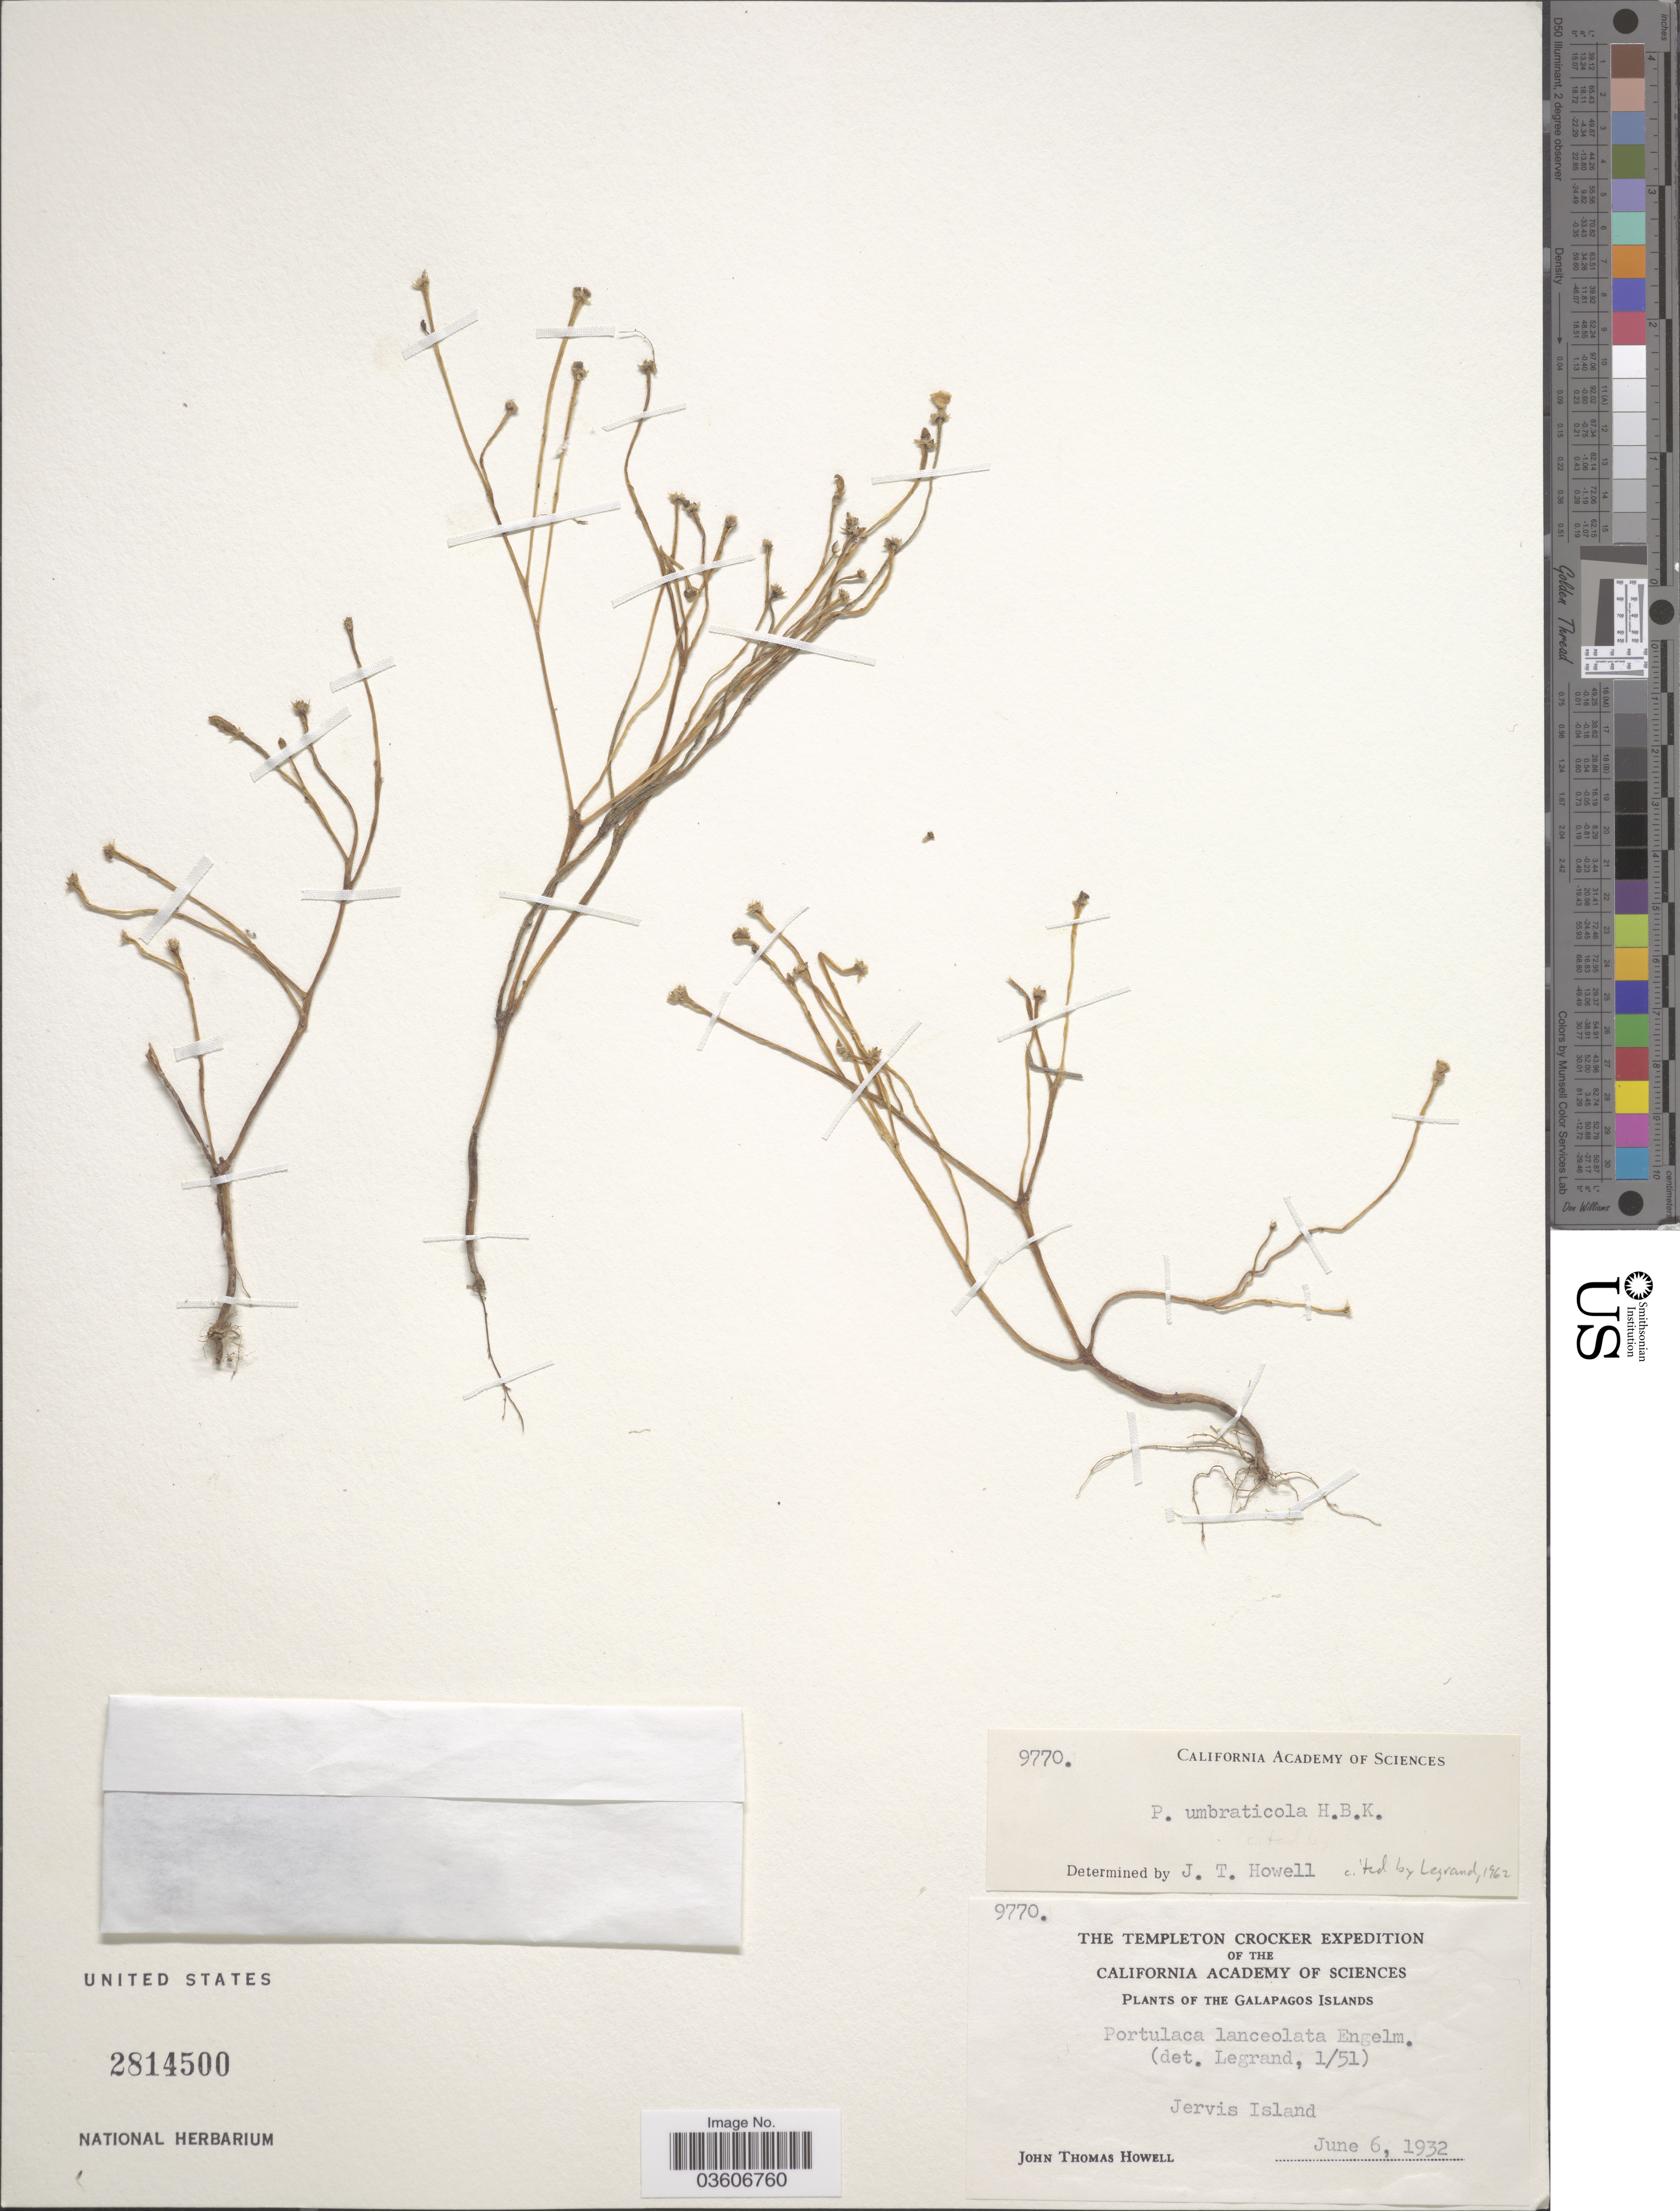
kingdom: Plantae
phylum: Tracheophyta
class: Magnoliopsida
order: Caryophyllales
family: Portulacaceae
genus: Portulaca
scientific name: Portulaca umbraticola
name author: Kunth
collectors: J. T. Howell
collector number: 9770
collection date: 1932-06-06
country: Ecuador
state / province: Colón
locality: The Galapagos Islands. Jervis Island.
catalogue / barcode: US 2814500